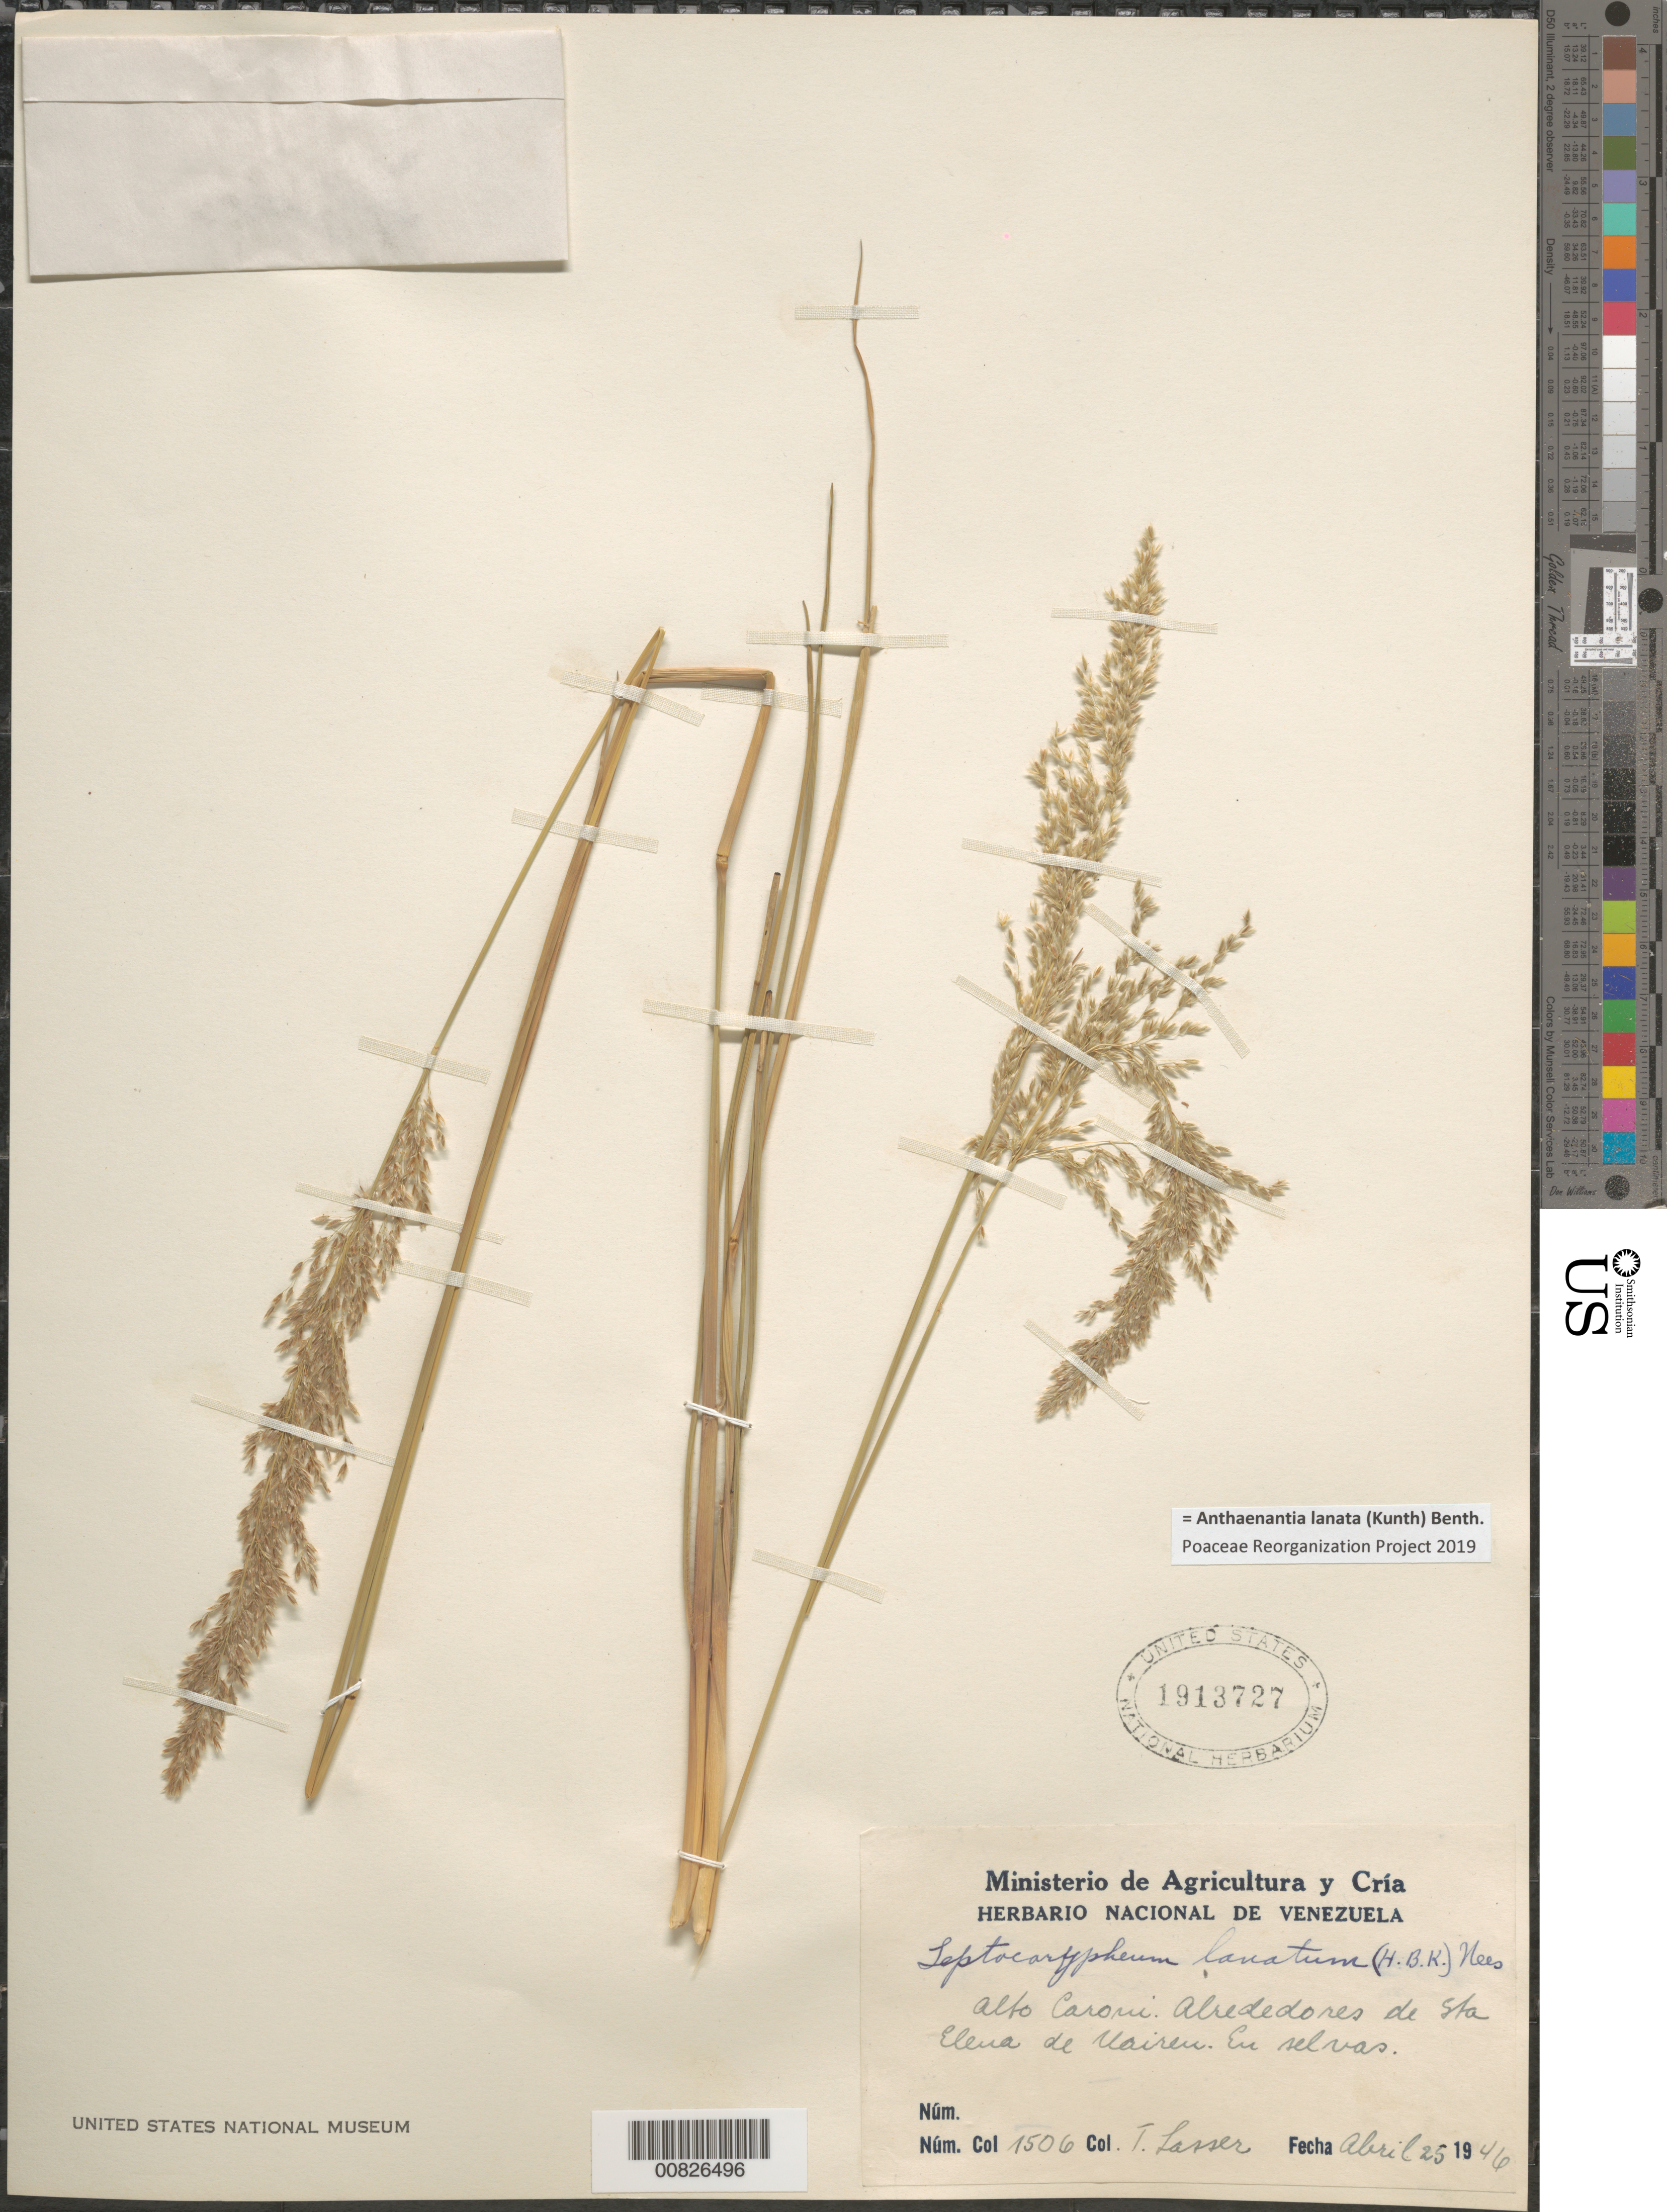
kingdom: Plantae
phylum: Tracheophyta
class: Liliopsida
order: Poales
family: Poaceae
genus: Leptocoryphium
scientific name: Leptocoryphium lanatum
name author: (Kunth) Nees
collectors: T. Lasser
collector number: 1506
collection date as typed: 25-Apr-46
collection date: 1946-04-25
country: Venezuela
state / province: Bolívar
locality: Sta. Elena de Uairén, Alto Caroní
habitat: Woods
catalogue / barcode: US 1913727